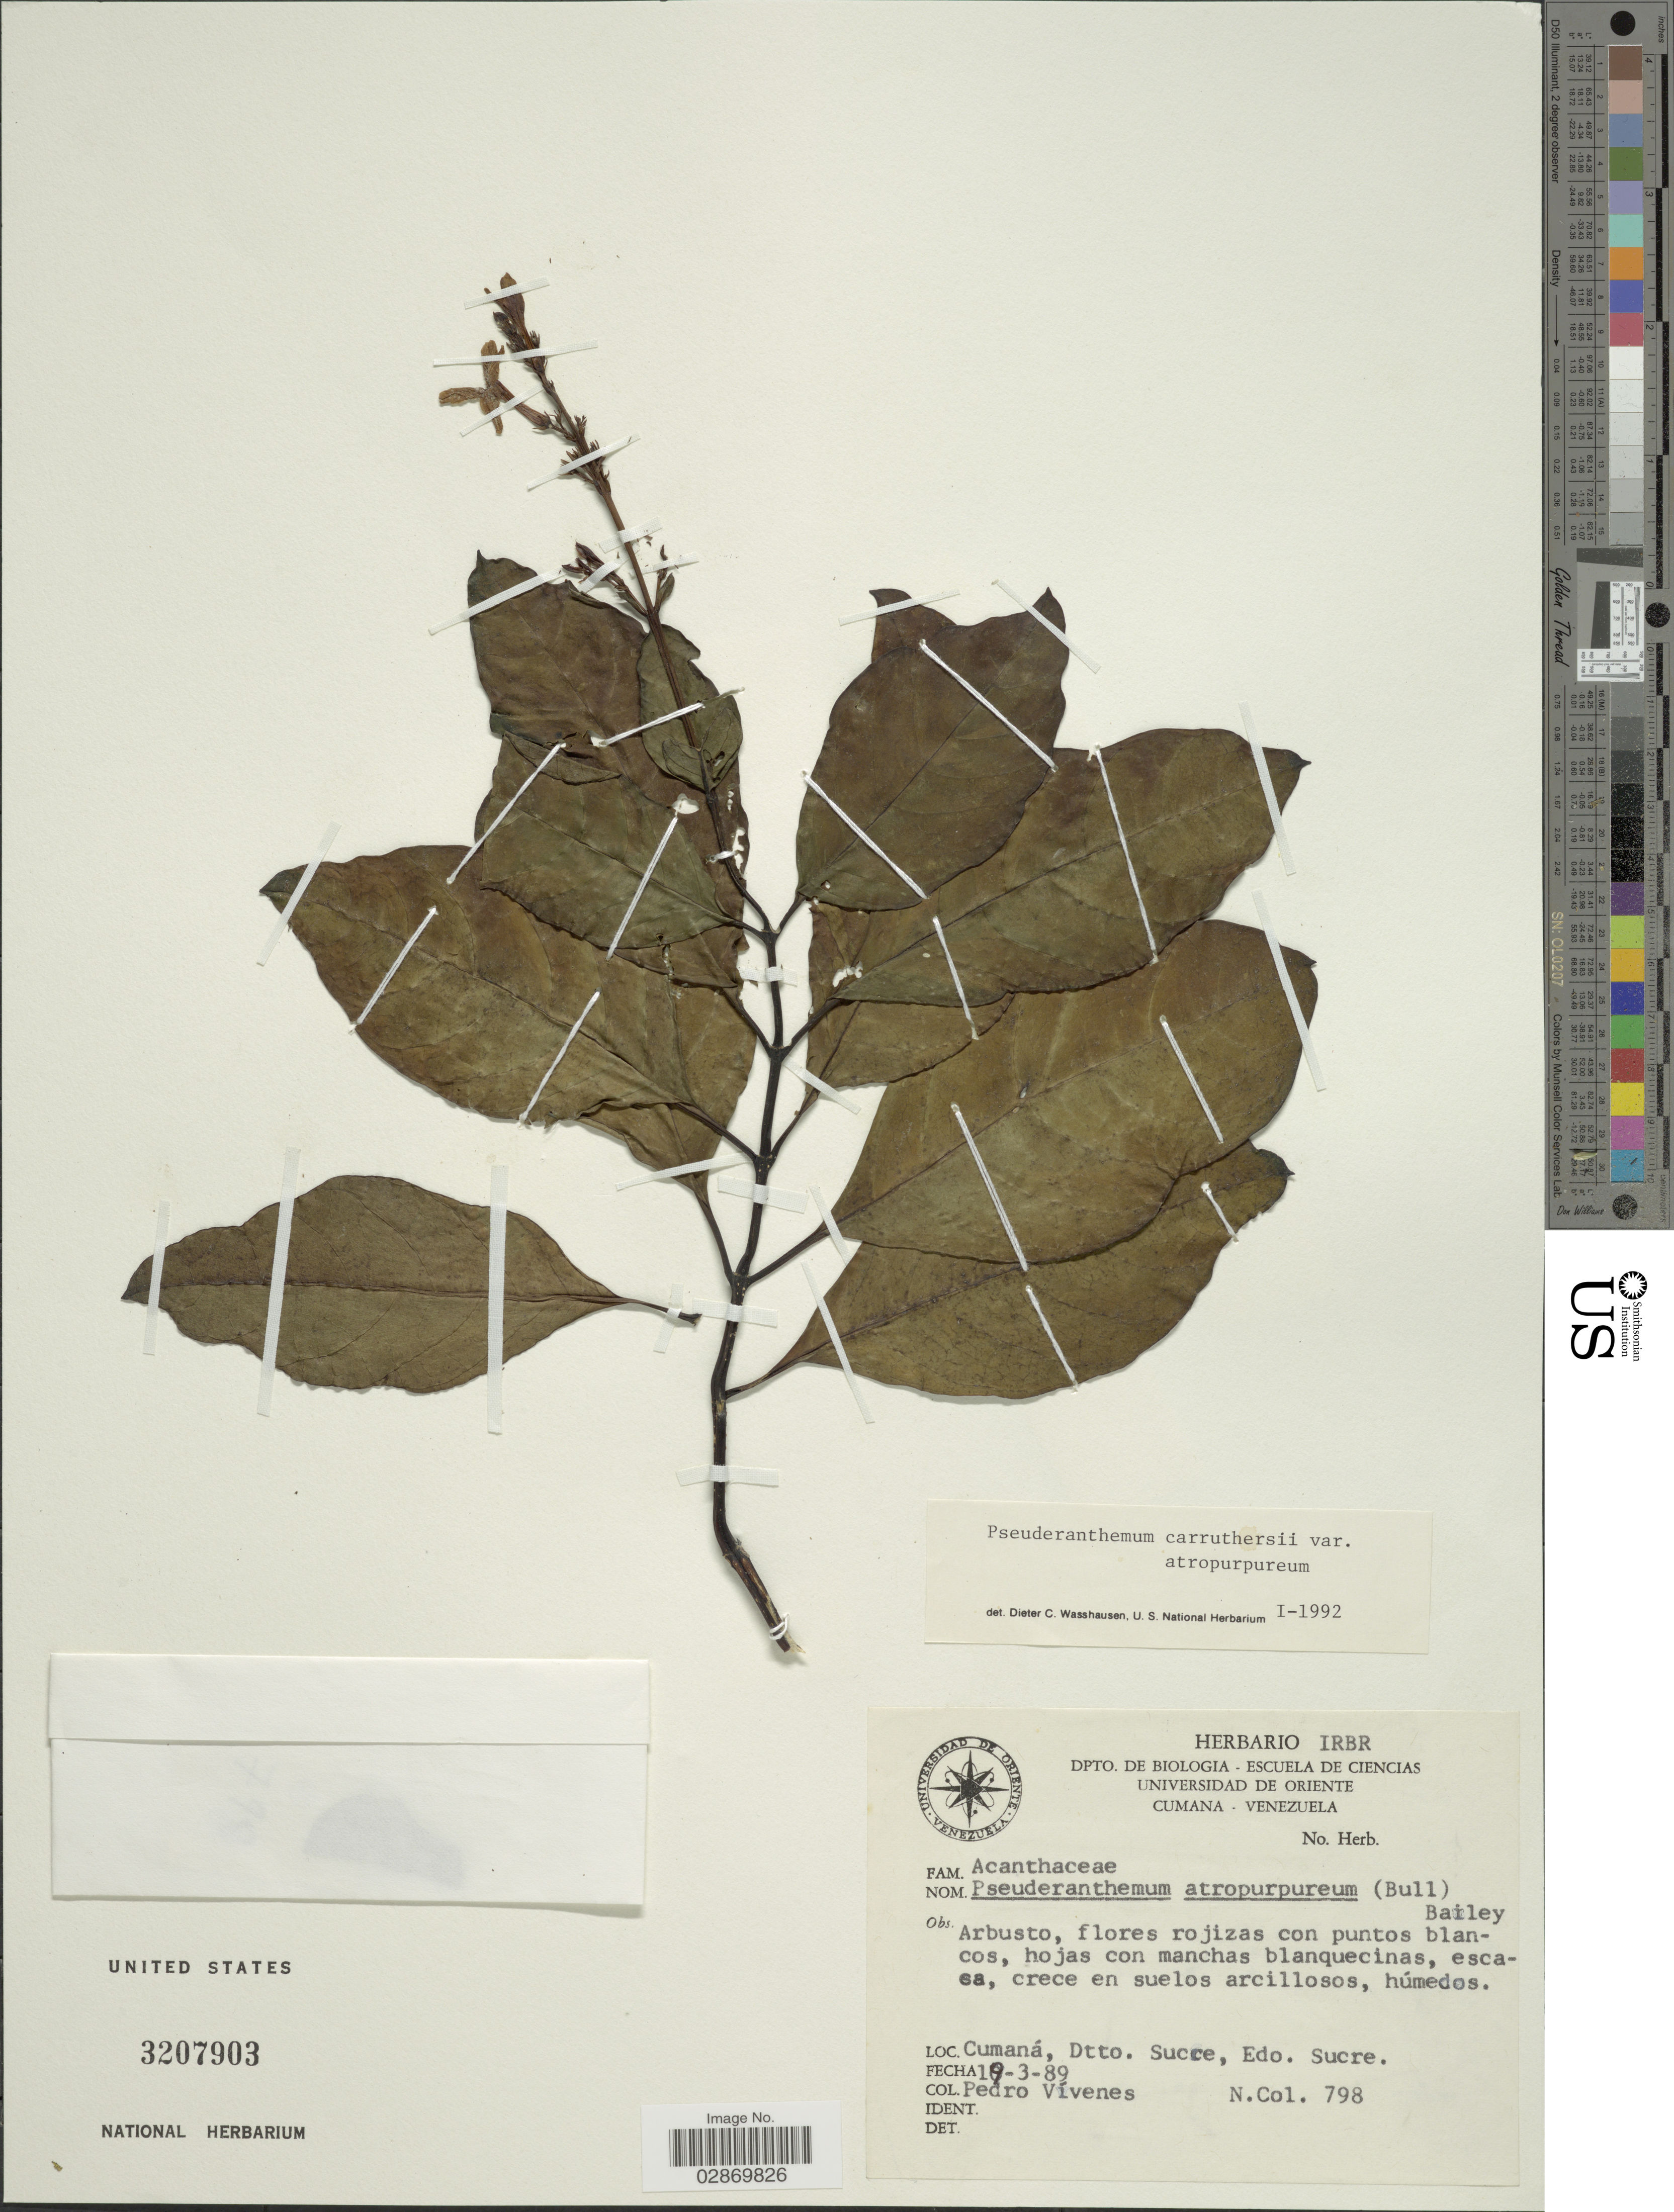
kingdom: Plantae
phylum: Tracheophyta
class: Magnoliopsida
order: Lamiales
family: Acanthaceae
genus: Pseuderanthemum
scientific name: Pseuderanthemum atropurpureum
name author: (W. Bull) L.H. Bailey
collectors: P. Vivenes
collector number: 798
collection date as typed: Transcribed d/m/y: 19/3/89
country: Venezuela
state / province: Sucre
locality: Cumaná, Dtto. Sucre.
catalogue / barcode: US 3207903